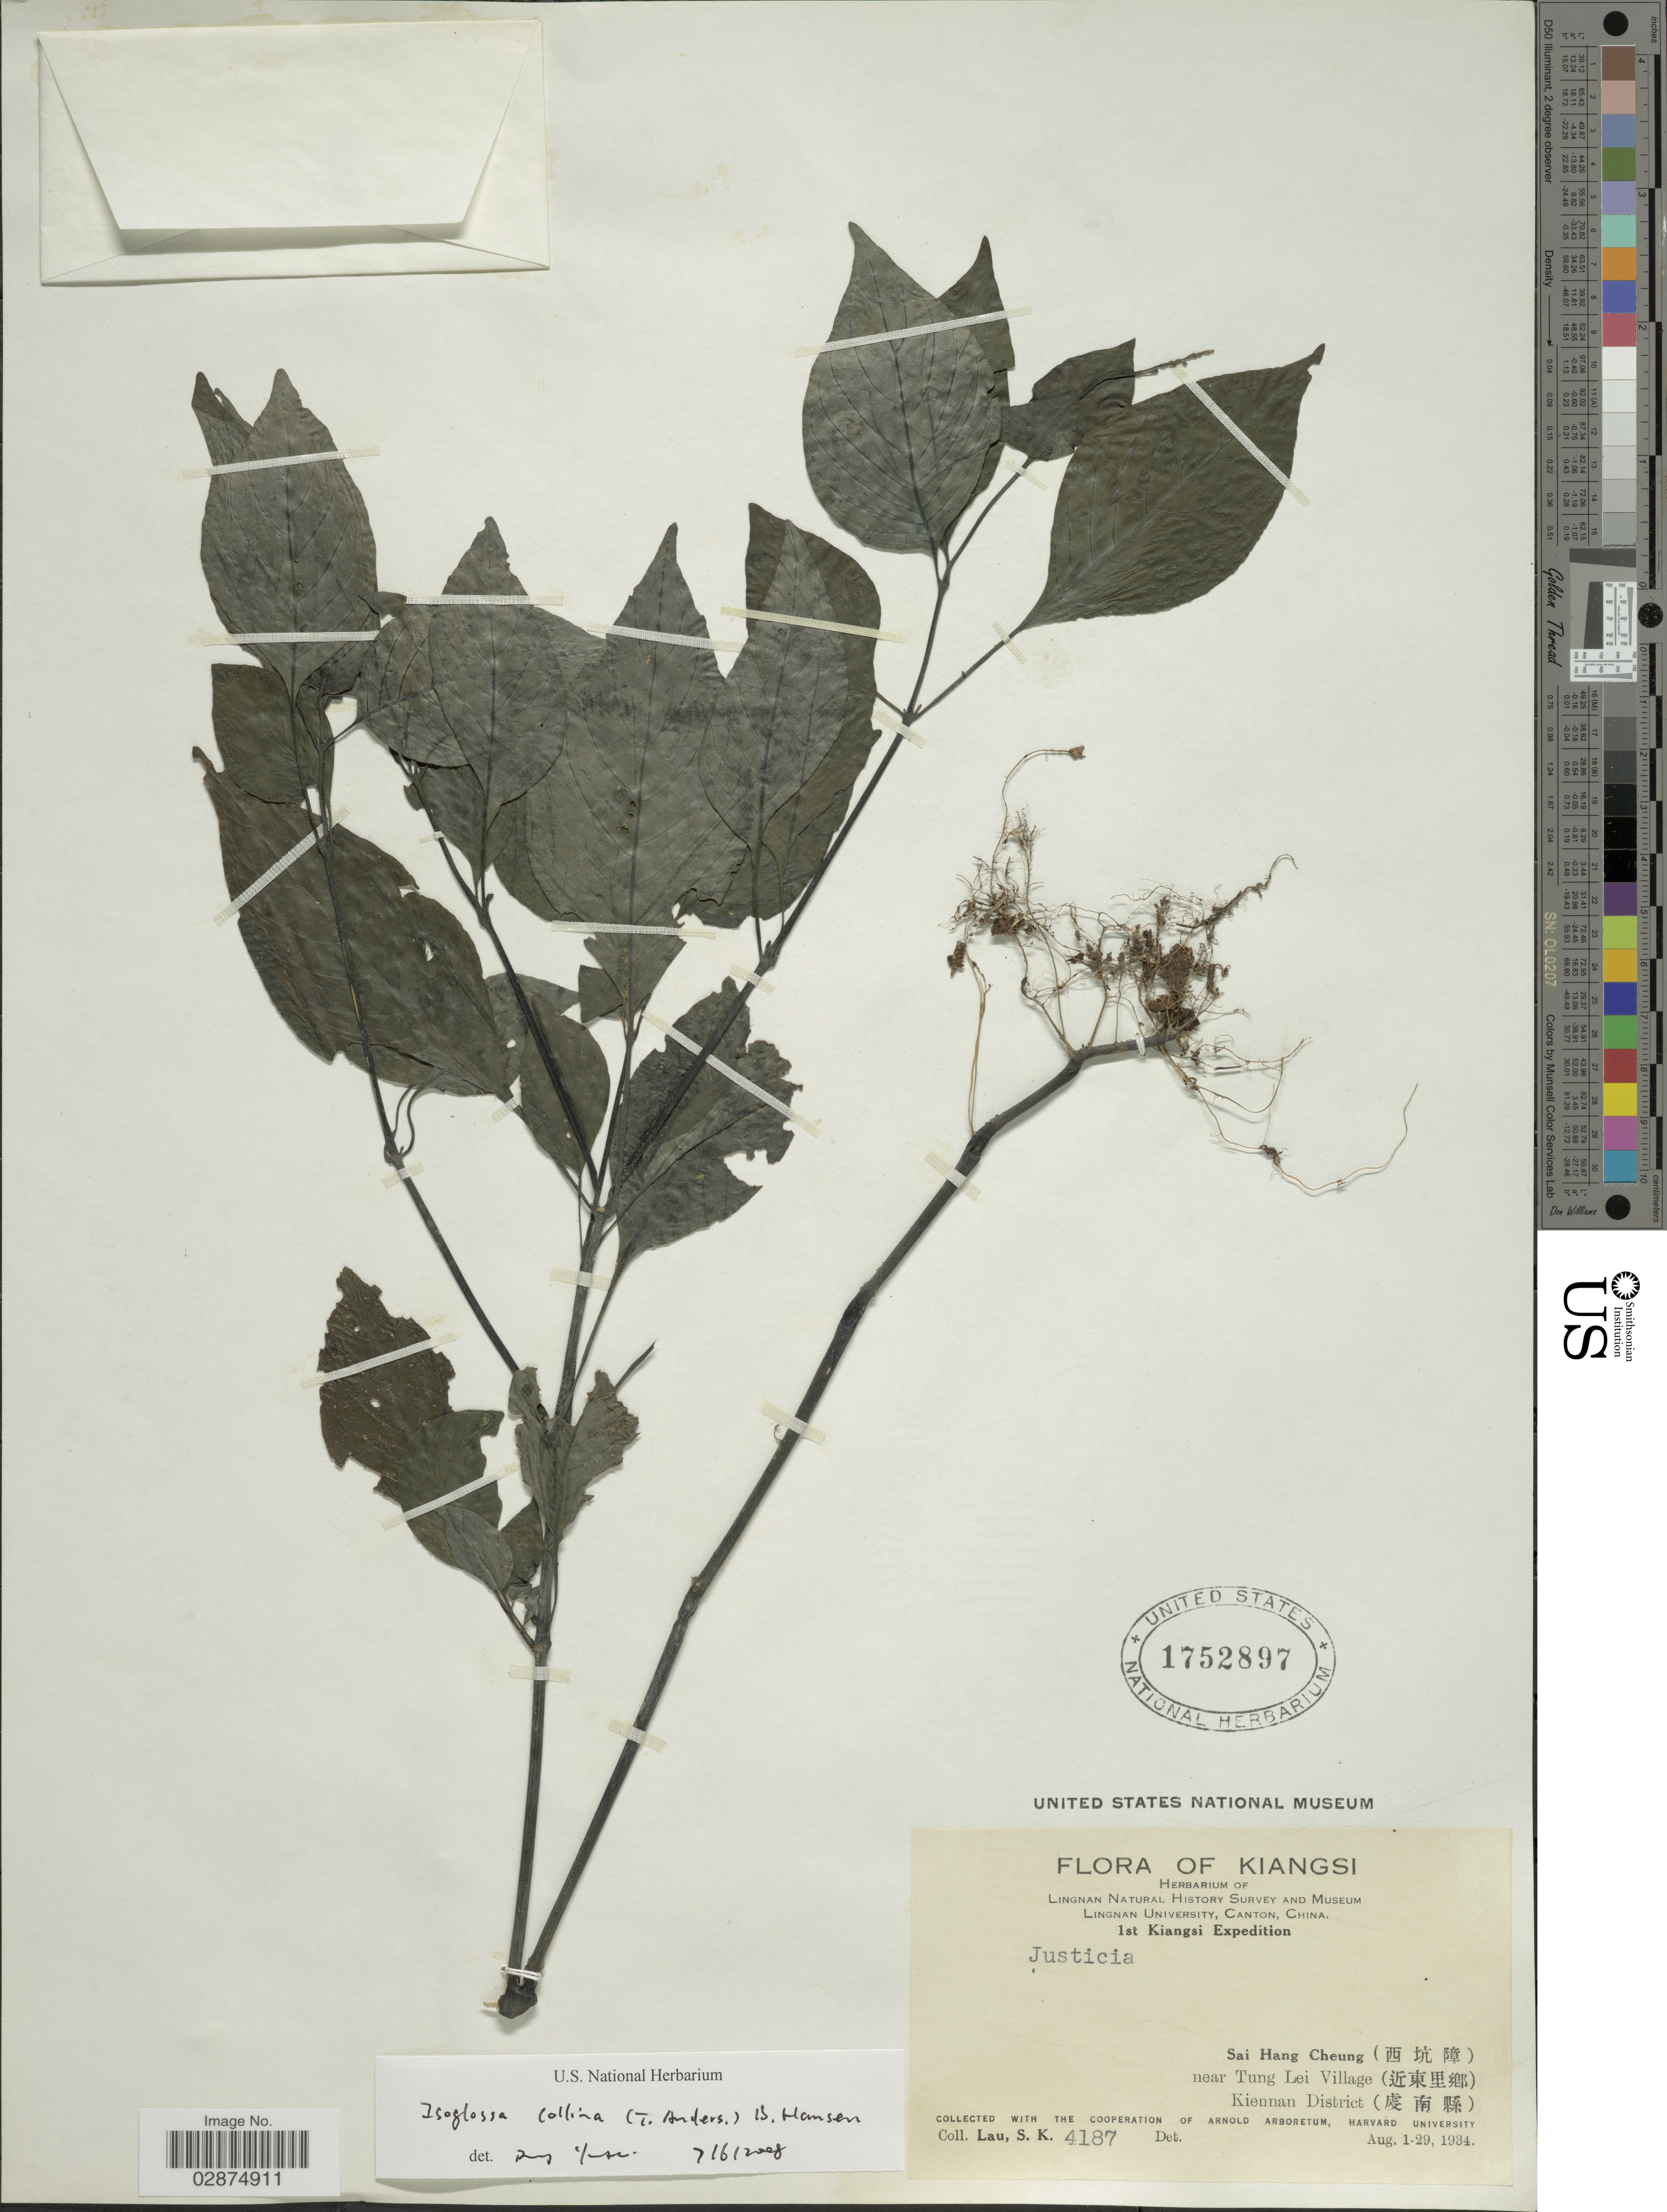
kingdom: Plantae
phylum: Tracheophyta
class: Magnoliopsida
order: Lamiales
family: Acanthaceae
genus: Isoglossa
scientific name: Isoglossa collina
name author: (T. Anderson) B. Hansen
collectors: S. K. Lau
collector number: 4187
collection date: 1934-08-01/1934-08-29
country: China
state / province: Guangxi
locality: Kiangsi. Sai Hang Cheung (X) near Tung Lei Village (X). Kiennan District (X).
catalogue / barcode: US 1752897